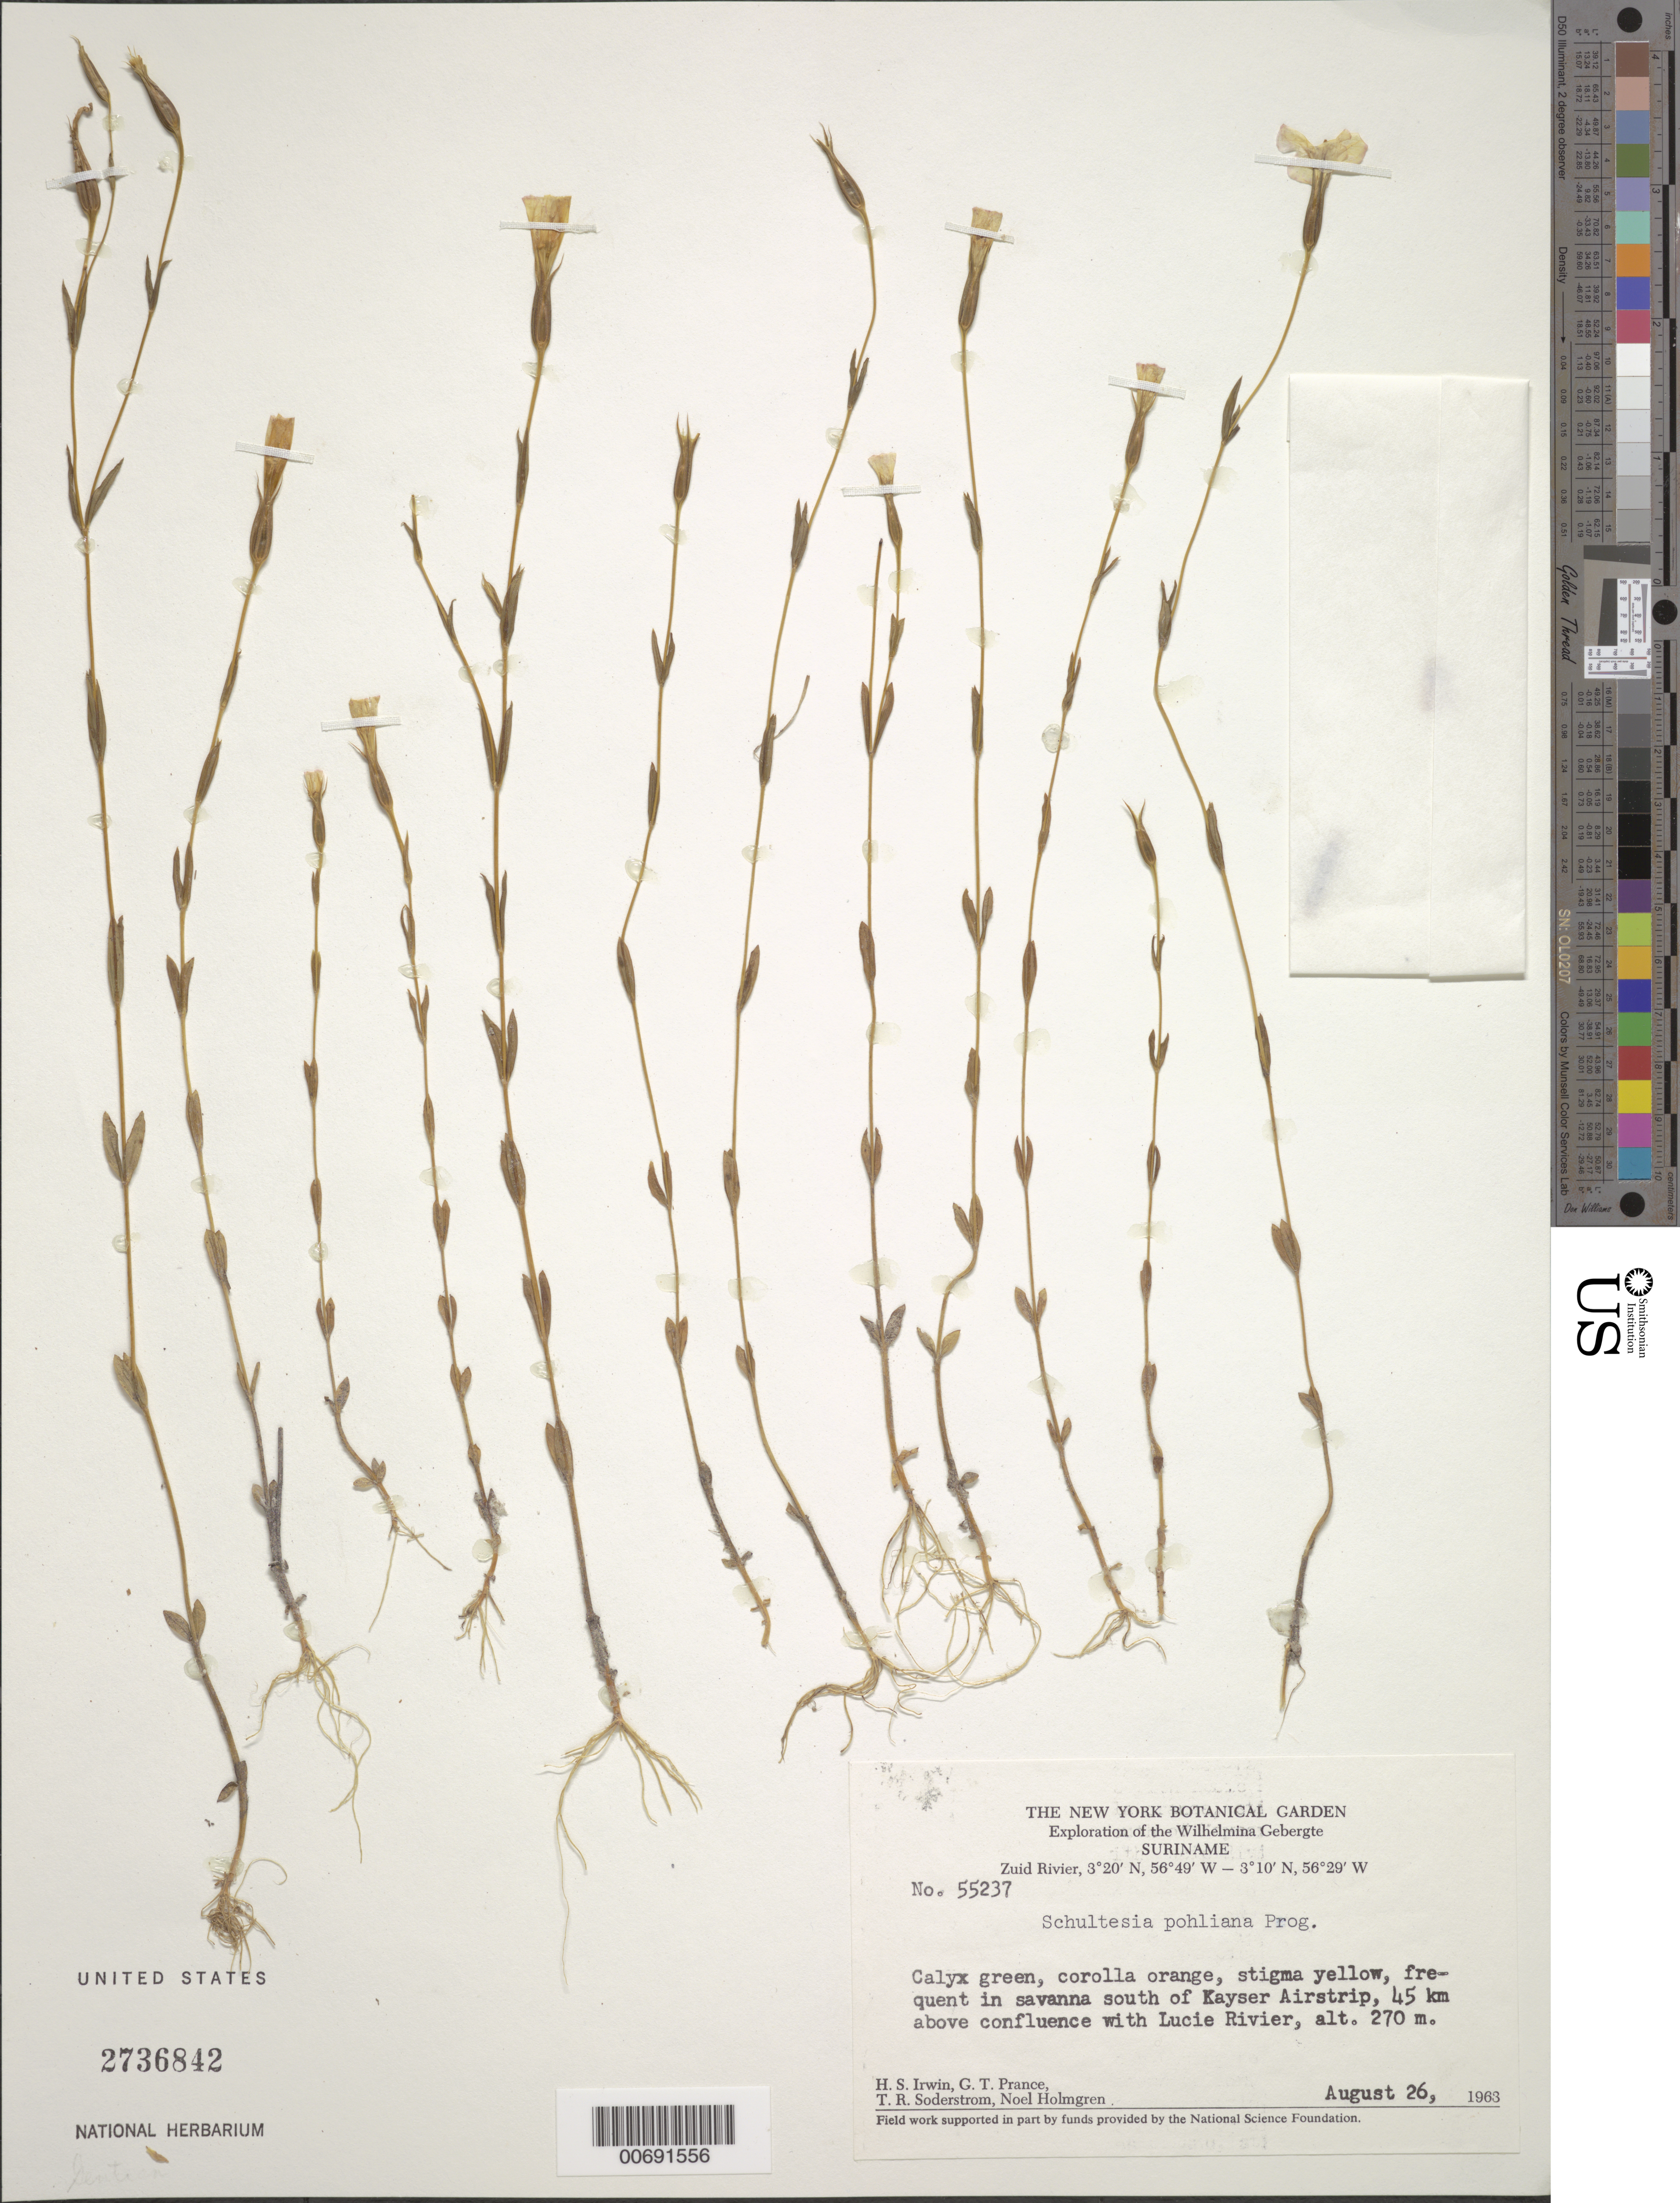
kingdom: Plantae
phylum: Tracheophyta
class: Magnoliopsida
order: Gentianales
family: Gentianaceae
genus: Schultesia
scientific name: Schultesia pohliana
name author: Progel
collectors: H. Irwin, G. T. Prance, T. R. Soderstrom & N. H. Holmgren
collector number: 55237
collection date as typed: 26-Aug-63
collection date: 1963-08-26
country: Suriname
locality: Kayser Airstrip, Zuid R., 45 km above confl. with Lucie R., Wilhelmina Gebergte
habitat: Savanna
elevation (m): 270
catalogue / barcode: US 2736842